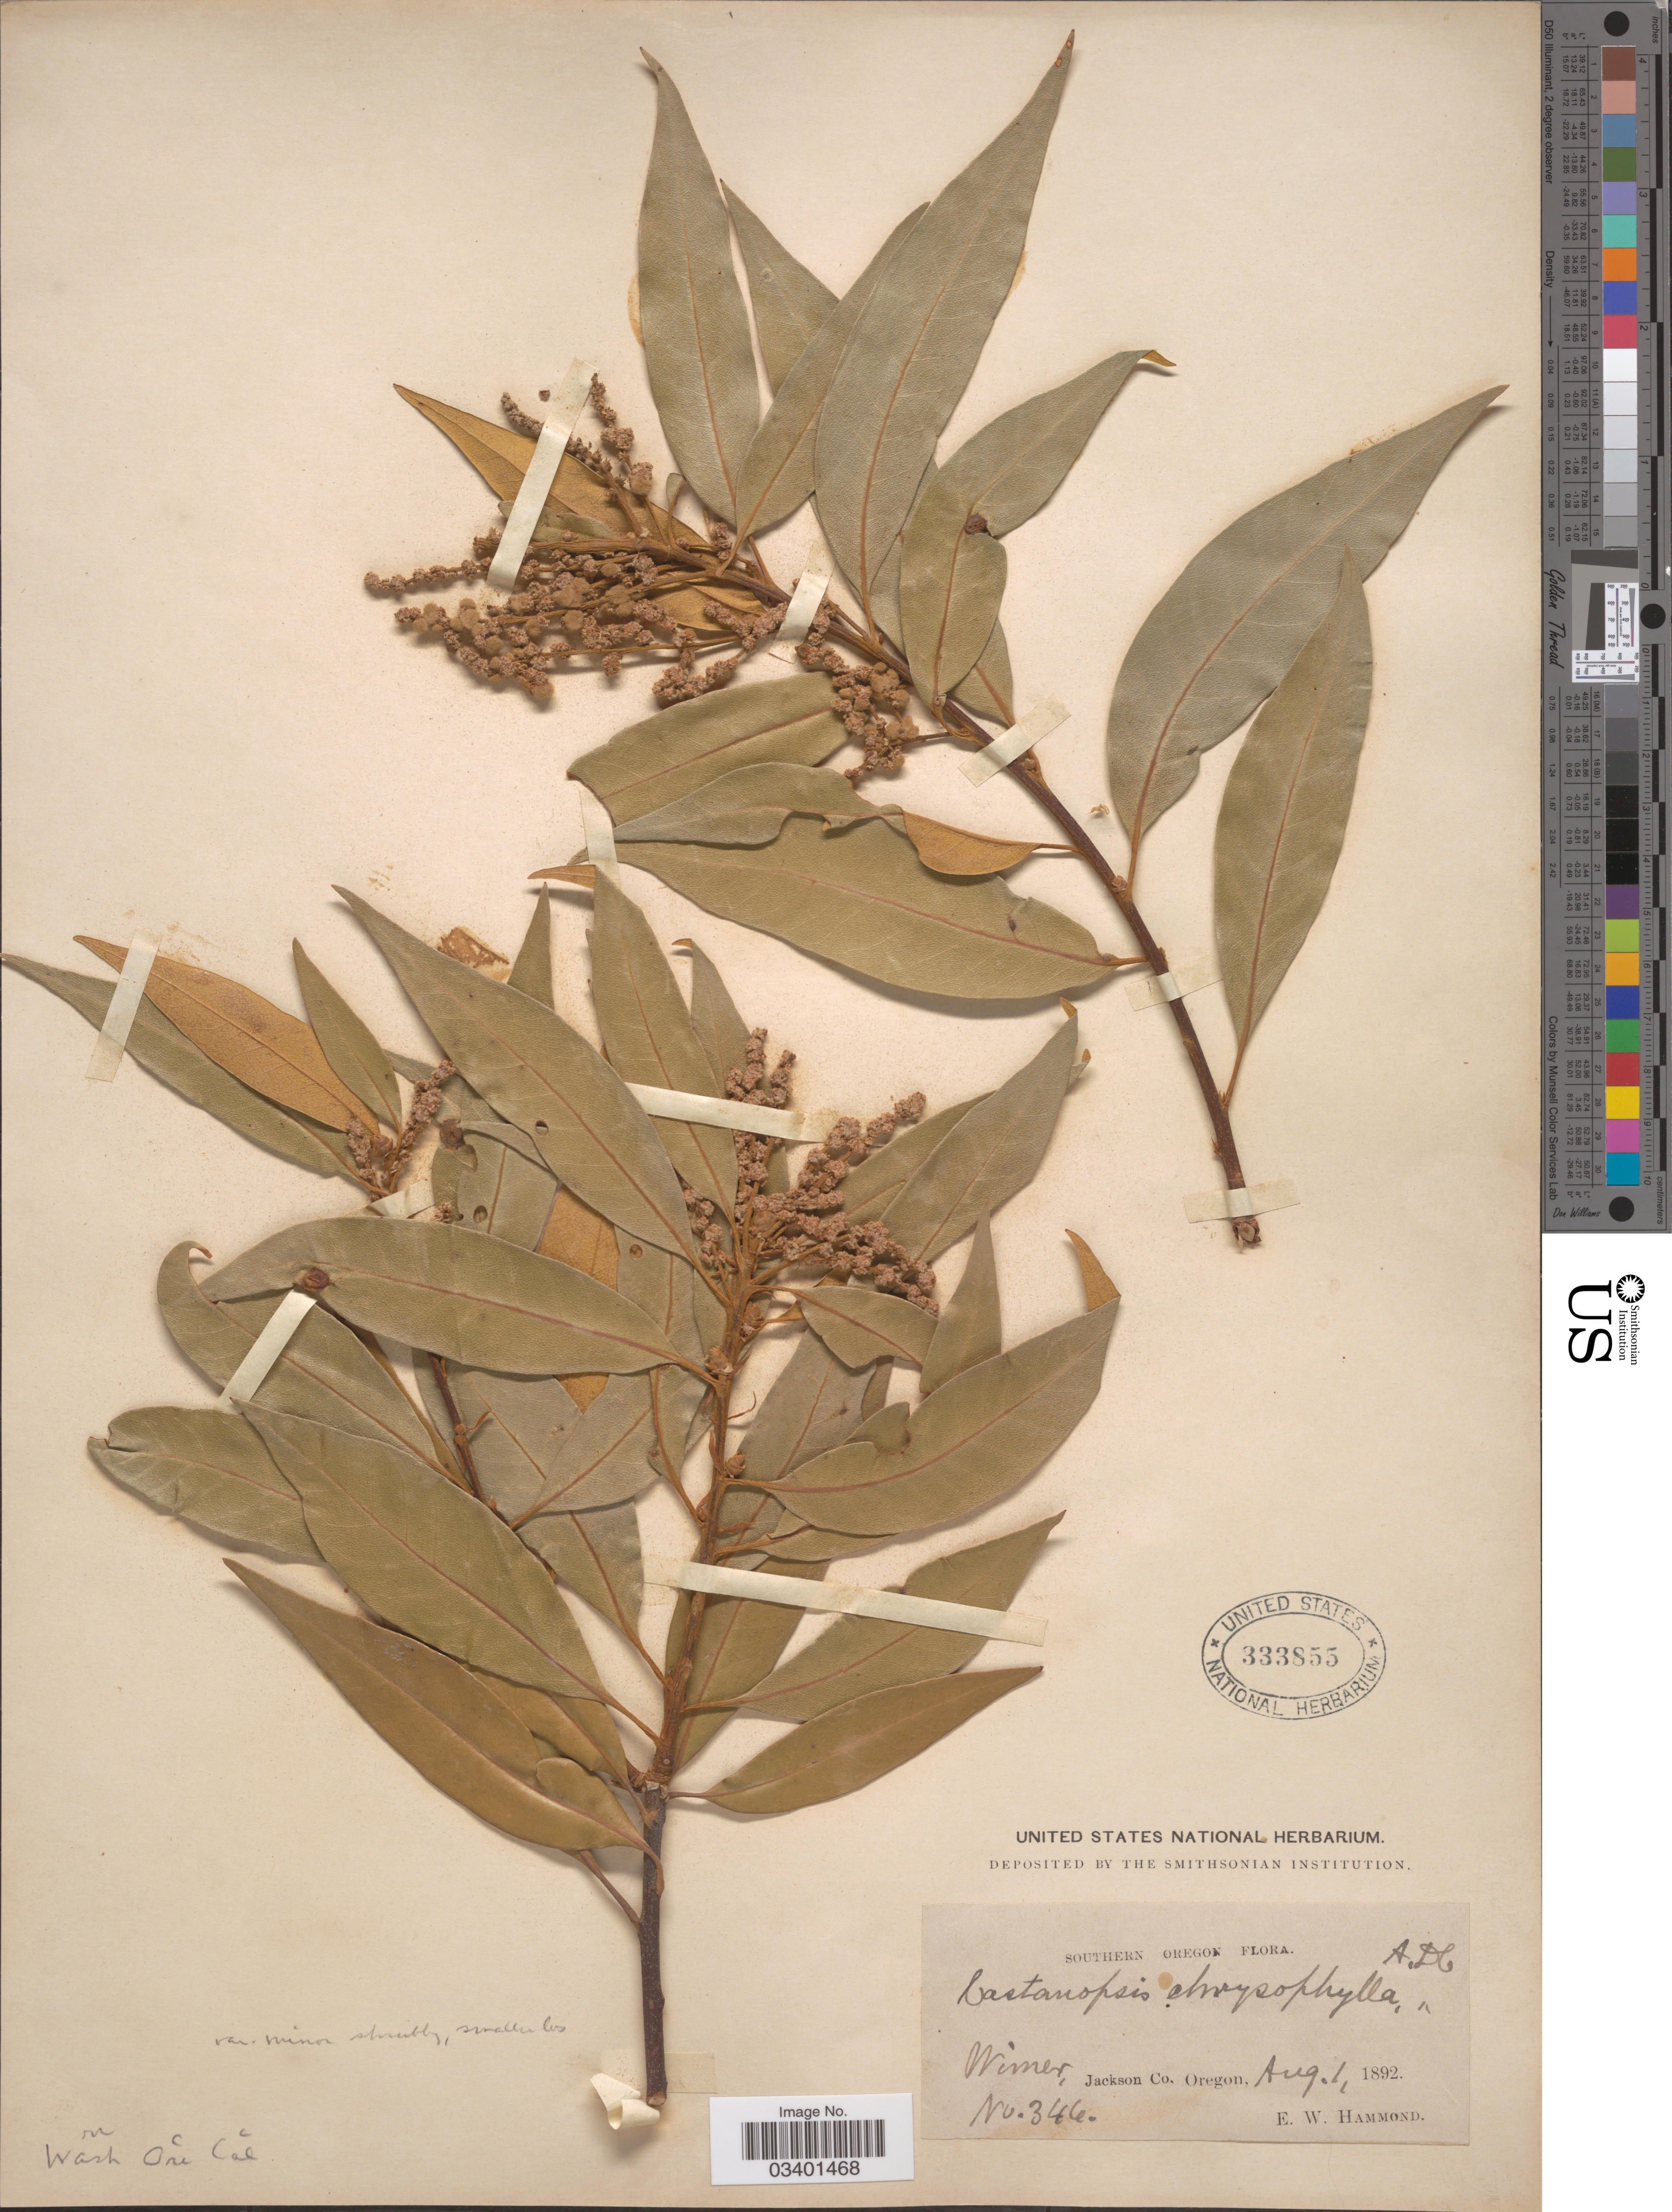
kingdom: Plantae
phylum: Tracheophyta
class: Magnoliopsida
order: Fagales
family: Fagaceae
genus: Chrysolepis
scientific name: Chrysolepis chrysophylla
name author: (Douglas ex Hook.) Hjelmq.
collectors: E. Hammond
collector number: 346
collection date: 1892-08-01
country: United States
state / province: Oregon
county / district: Jackson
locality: Southern Oregon. Wimer, Jackson Co.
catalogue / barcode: US 333855